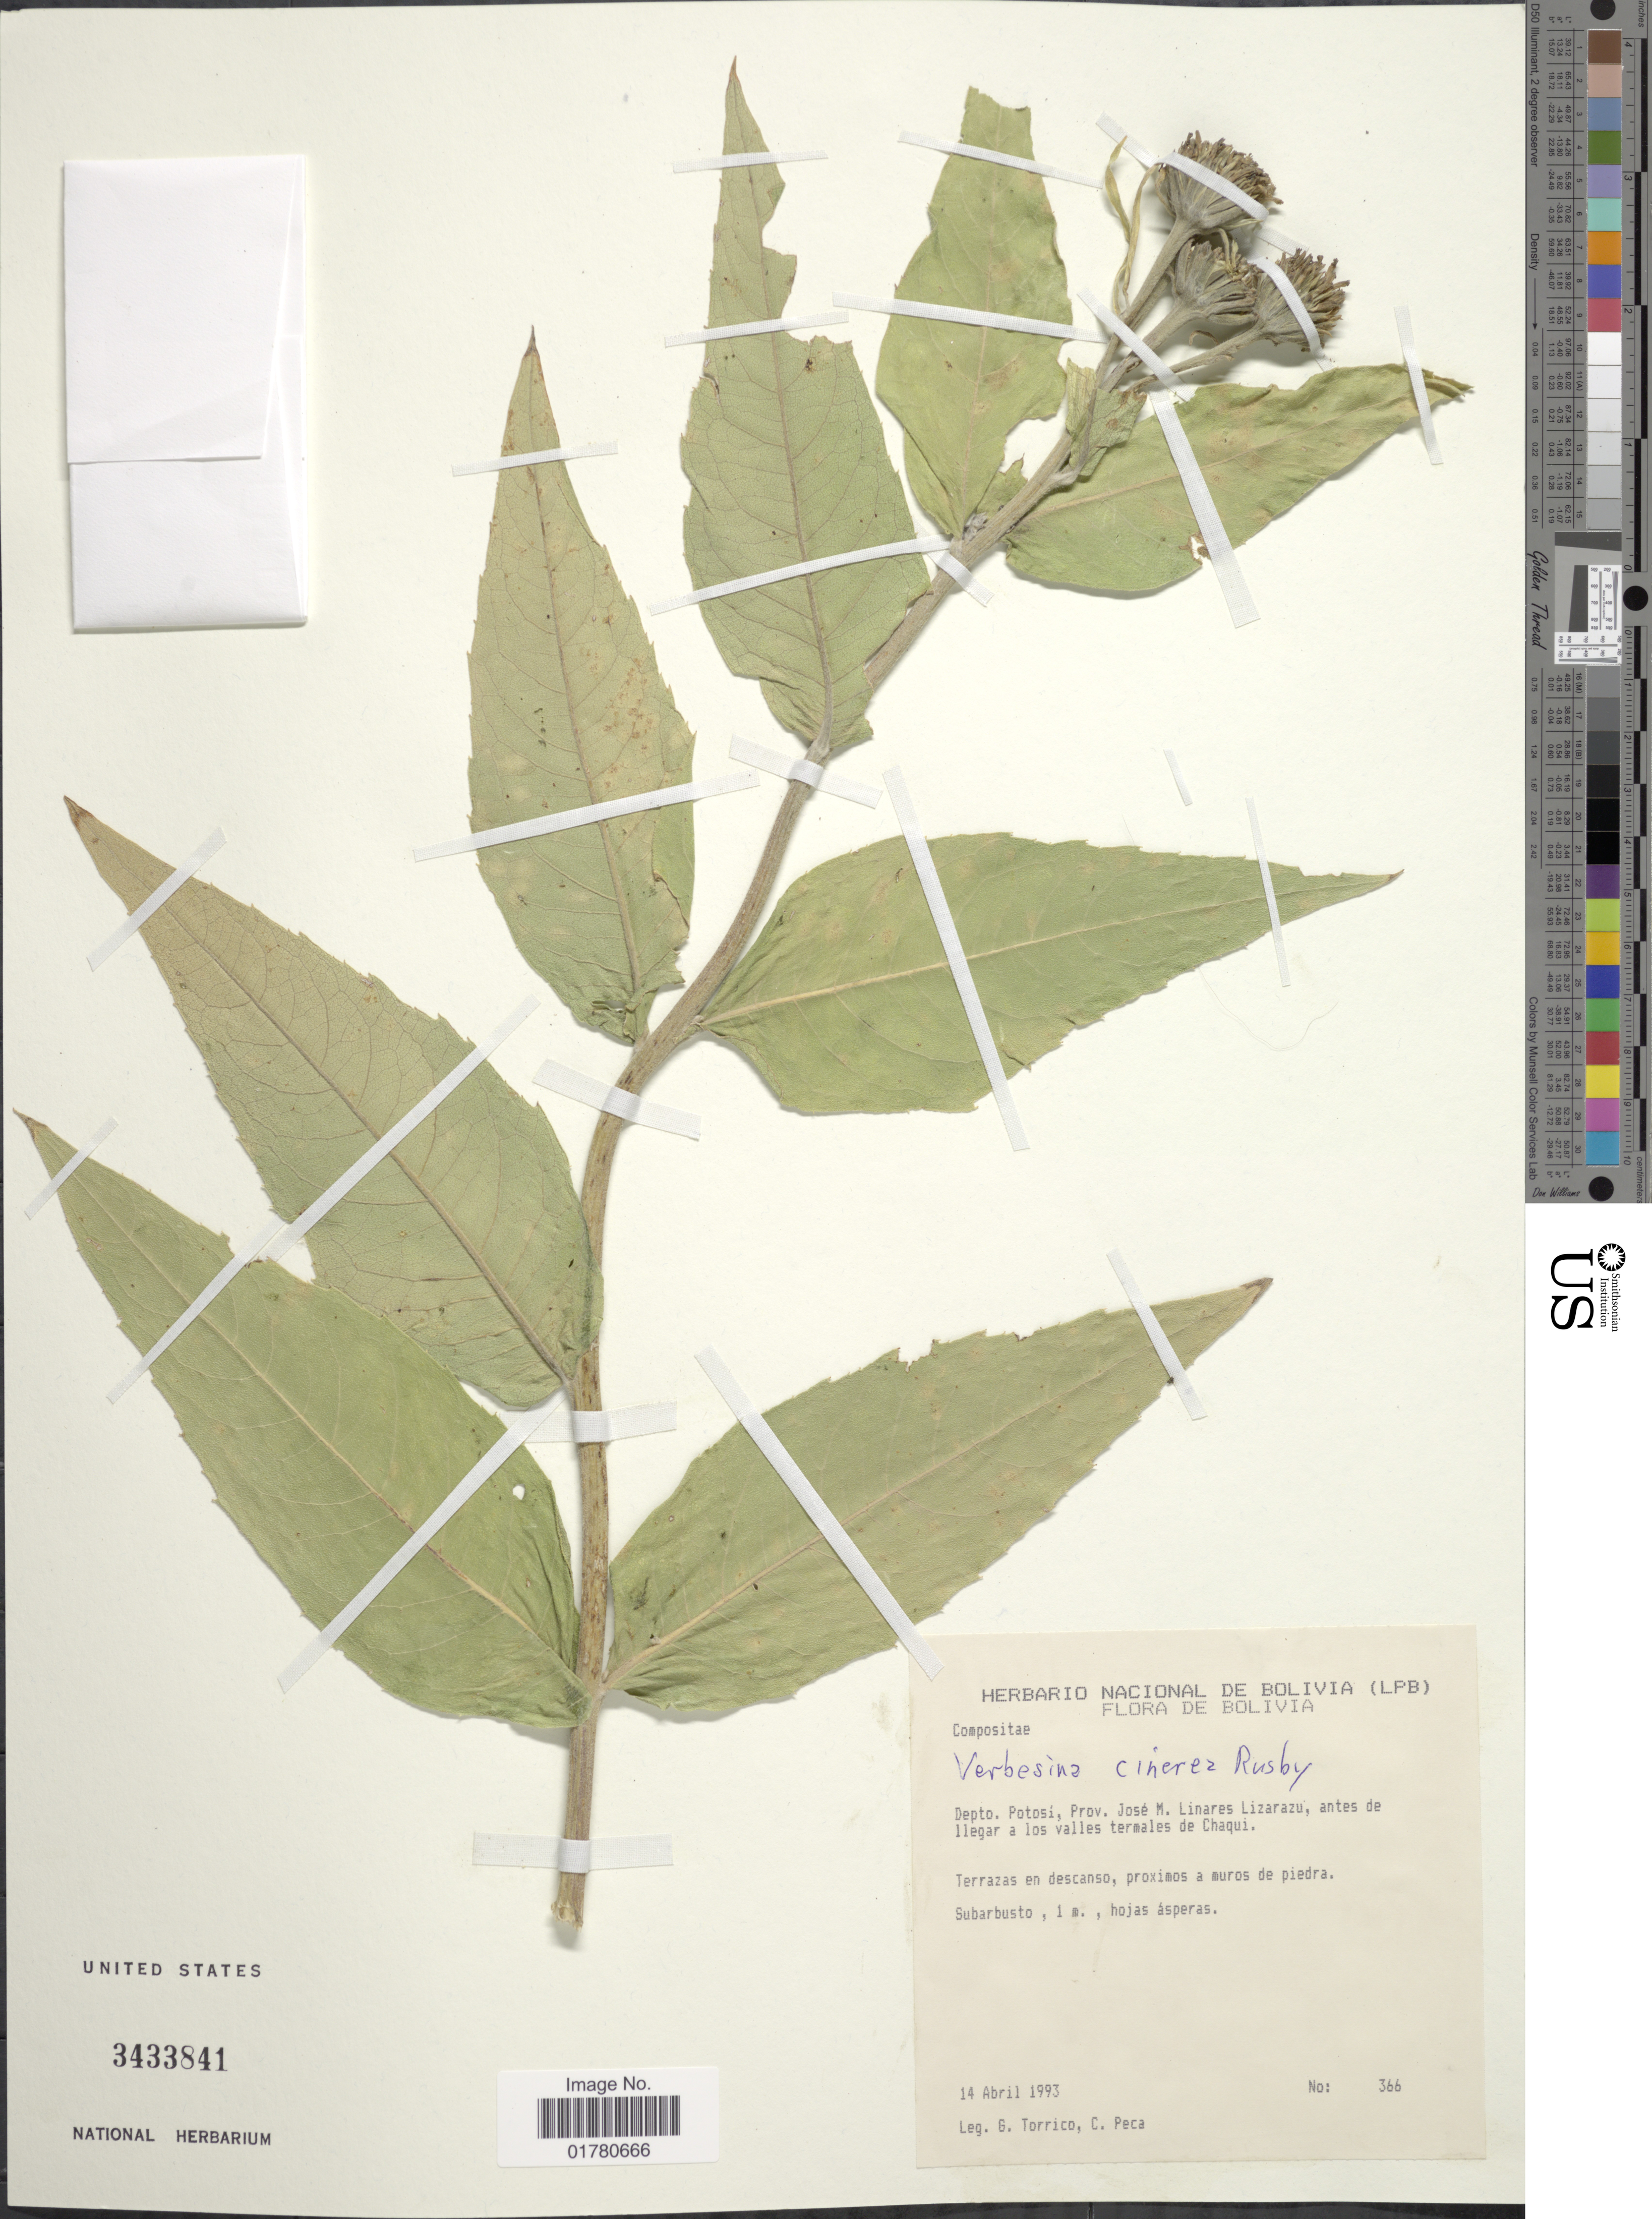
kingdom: Plantae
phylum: Tracheophyta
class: Magnoliopsida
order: Asterales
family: Asteraceae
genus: Verbesina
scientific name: Verbesina cinerea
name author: Rusby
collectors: G. Torrico & C. Peca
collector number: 366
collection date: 1993-04-14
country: Bolivia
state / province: Potosi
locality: Depto Potosí, Prov. José M. Linares Lizarazu, antes de llegar a los valles temales de Chaqui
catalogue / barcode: US 3433841